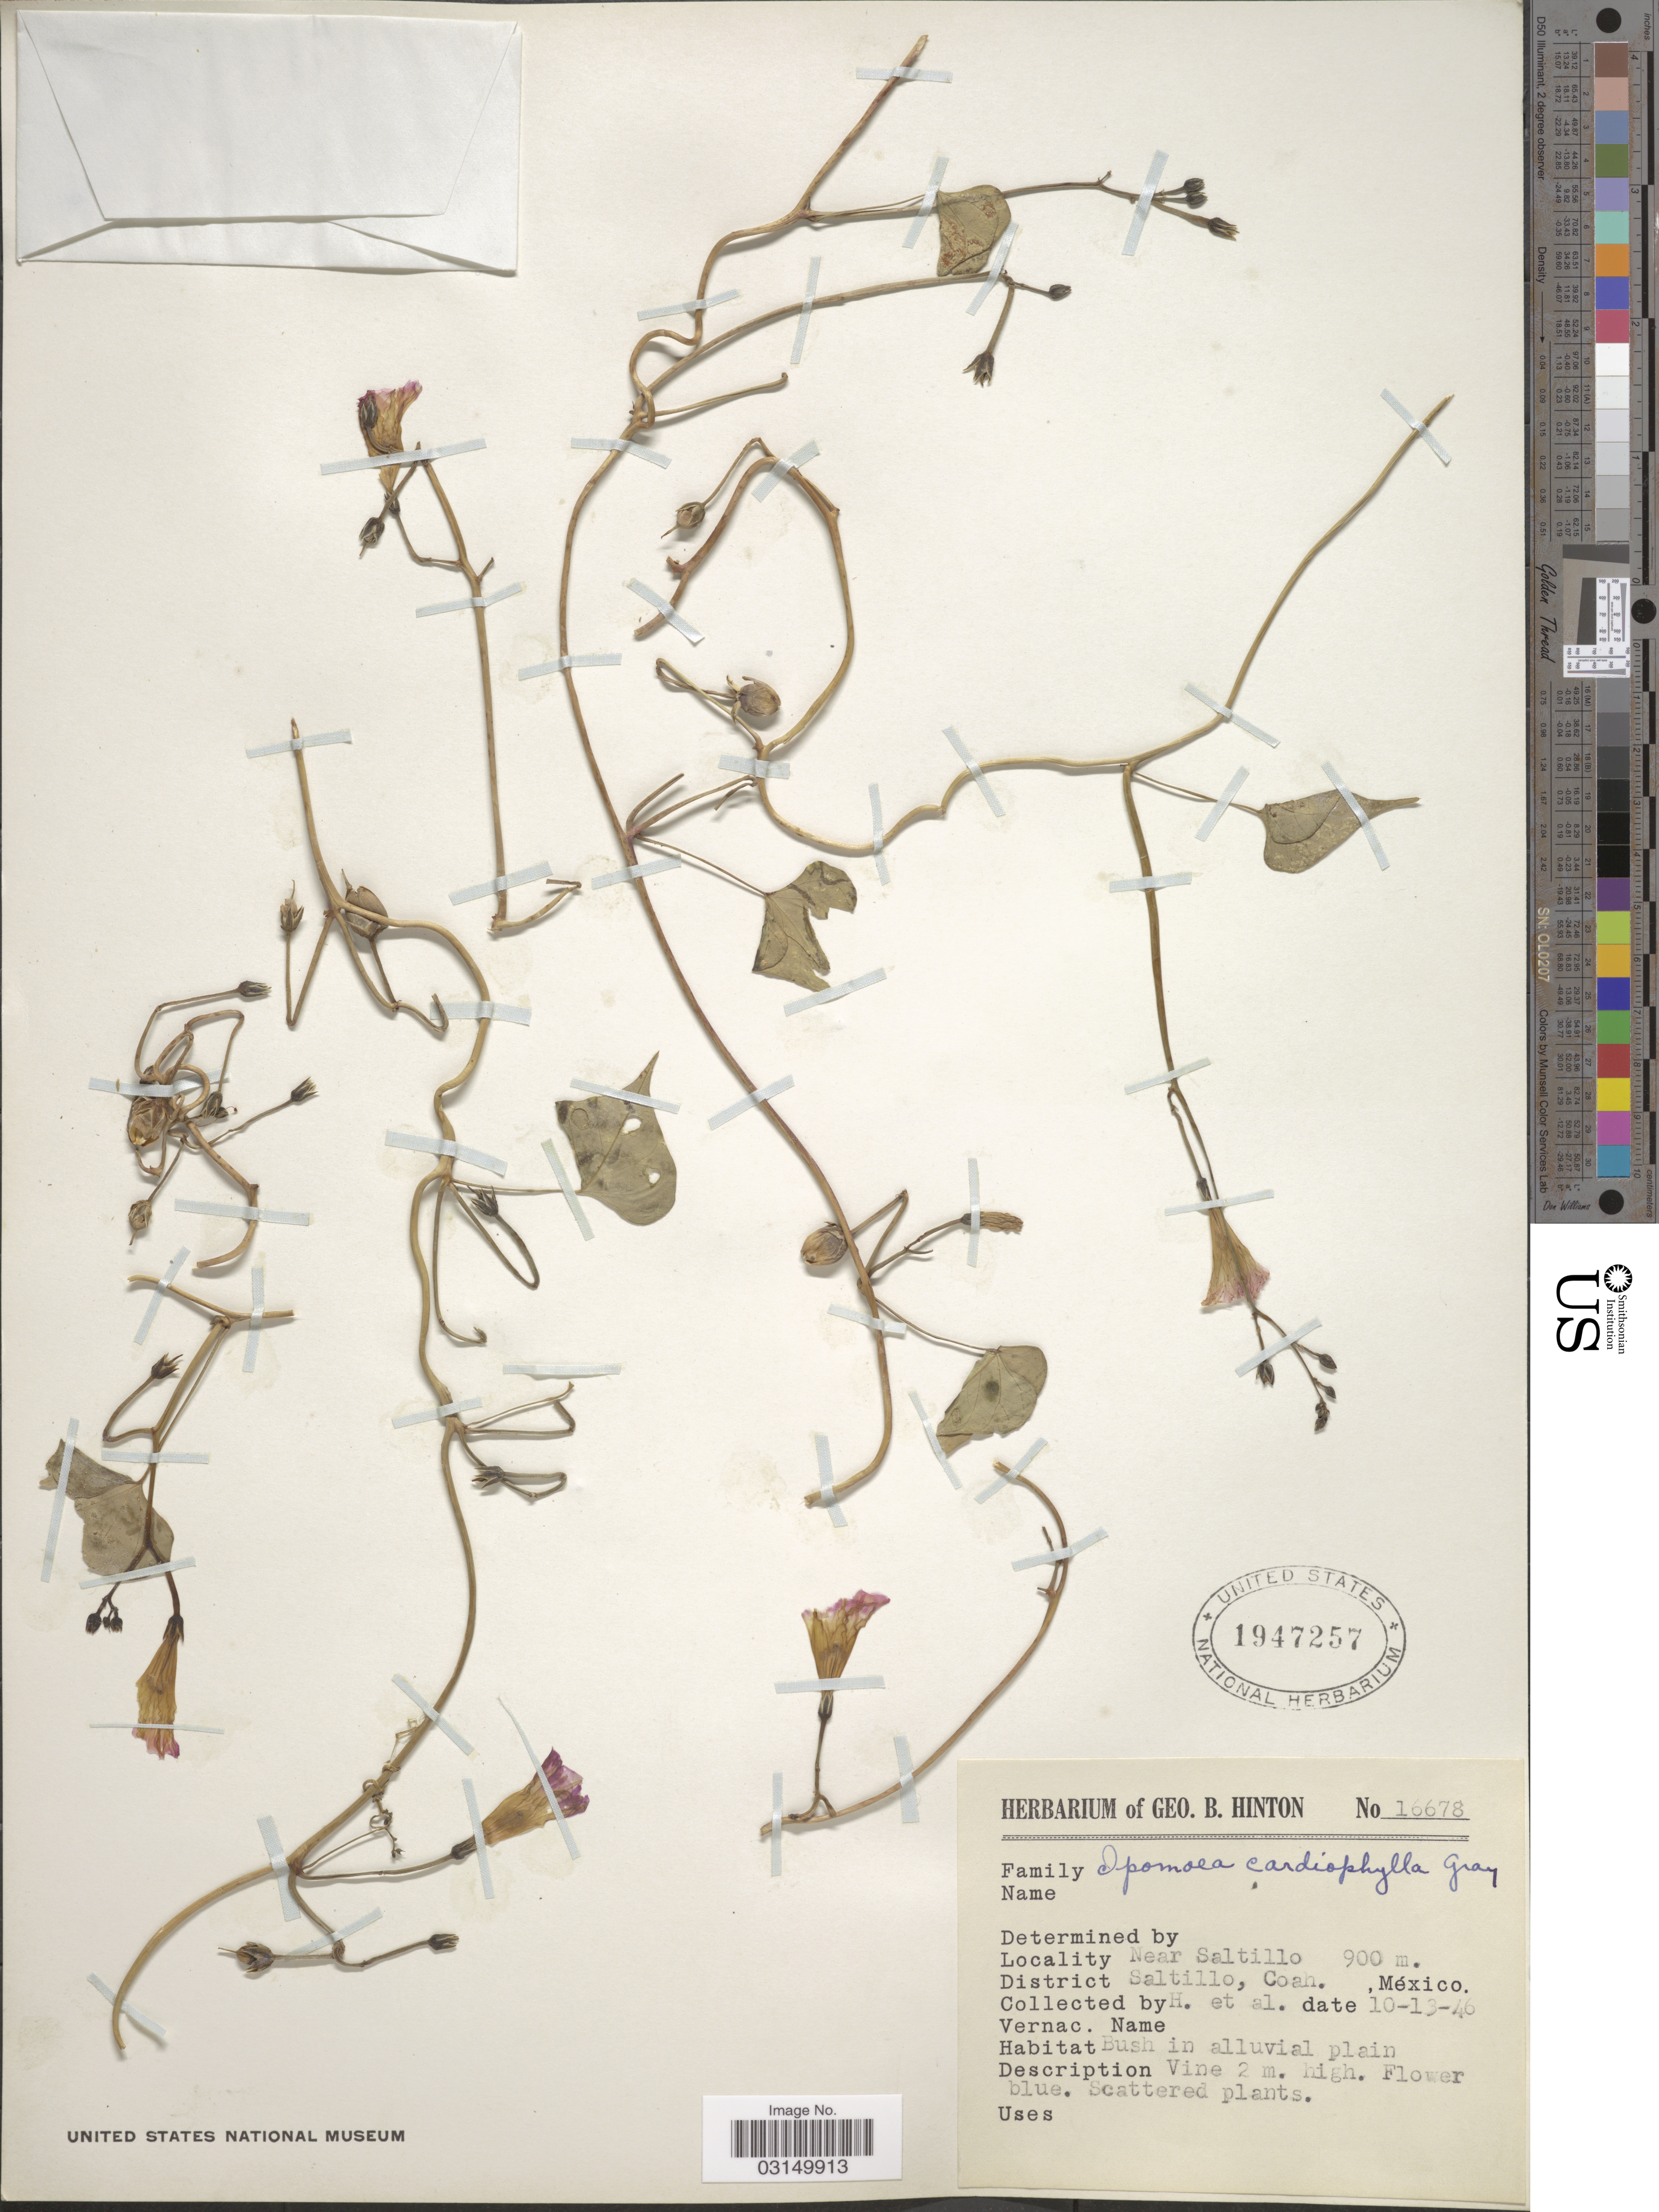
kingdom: Plantae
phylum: Tracheophyta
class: Magnoliopsida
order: Solanales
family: Convolvulaceae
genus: Ipomoea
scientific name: Ipomoea cardiophylla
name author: A. Gray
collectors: G. B. Hinton & et al.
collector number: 16678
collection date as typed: Transcribed d/m/y: 13/10/46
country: Mexico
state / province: Coahuila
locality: Near Saltillo, District Saltillo, Coah.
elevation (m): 900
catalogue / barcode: US 1947257